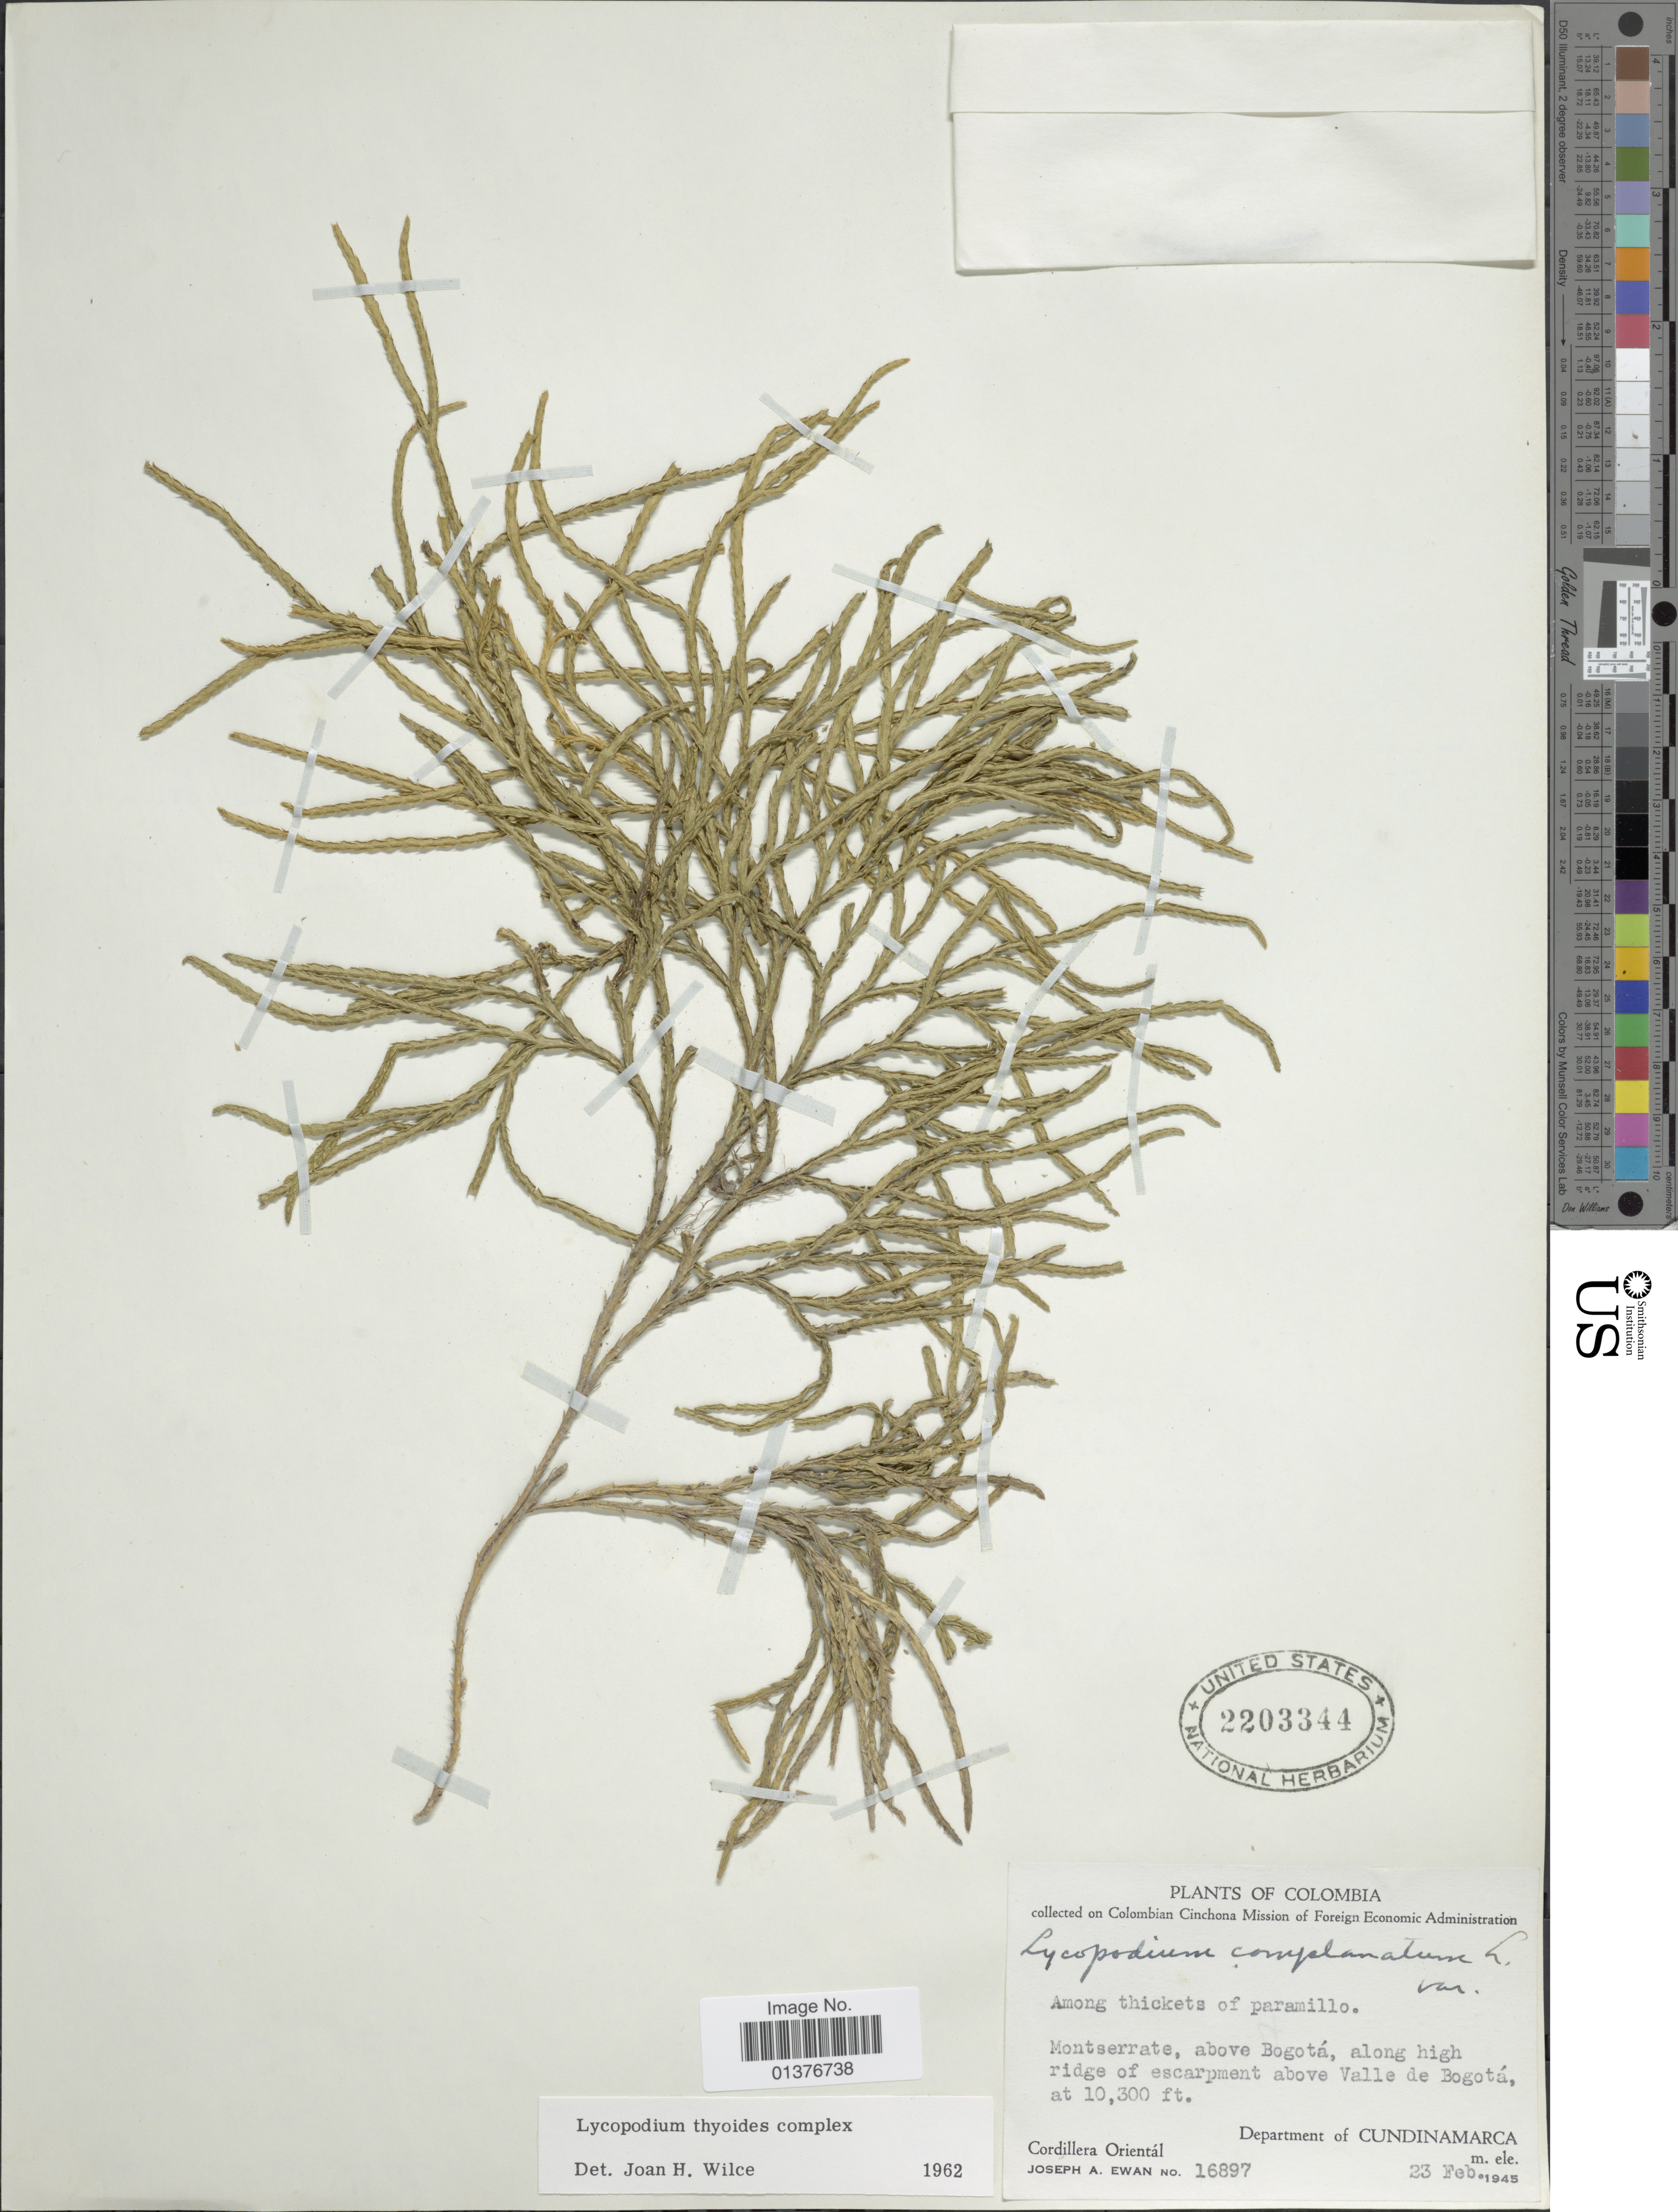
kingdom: Plantae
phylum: Tracheophyta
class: Lycopodiopsida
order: Lycopodiales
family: Lycopodiaceae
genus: Diphasiastrum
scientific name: Diphasiastrum thyoides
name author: (Humb. & Bonpl. ex Willd.) Holub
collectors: J. A. Ewan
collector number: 16897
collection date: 1945-02-23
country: Colombia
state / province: Cundinamarca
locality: Montserrate, above Bogotá, along high ridge of escarpment above Valle de Bogotá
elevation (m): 3139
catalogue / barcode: US 2203344